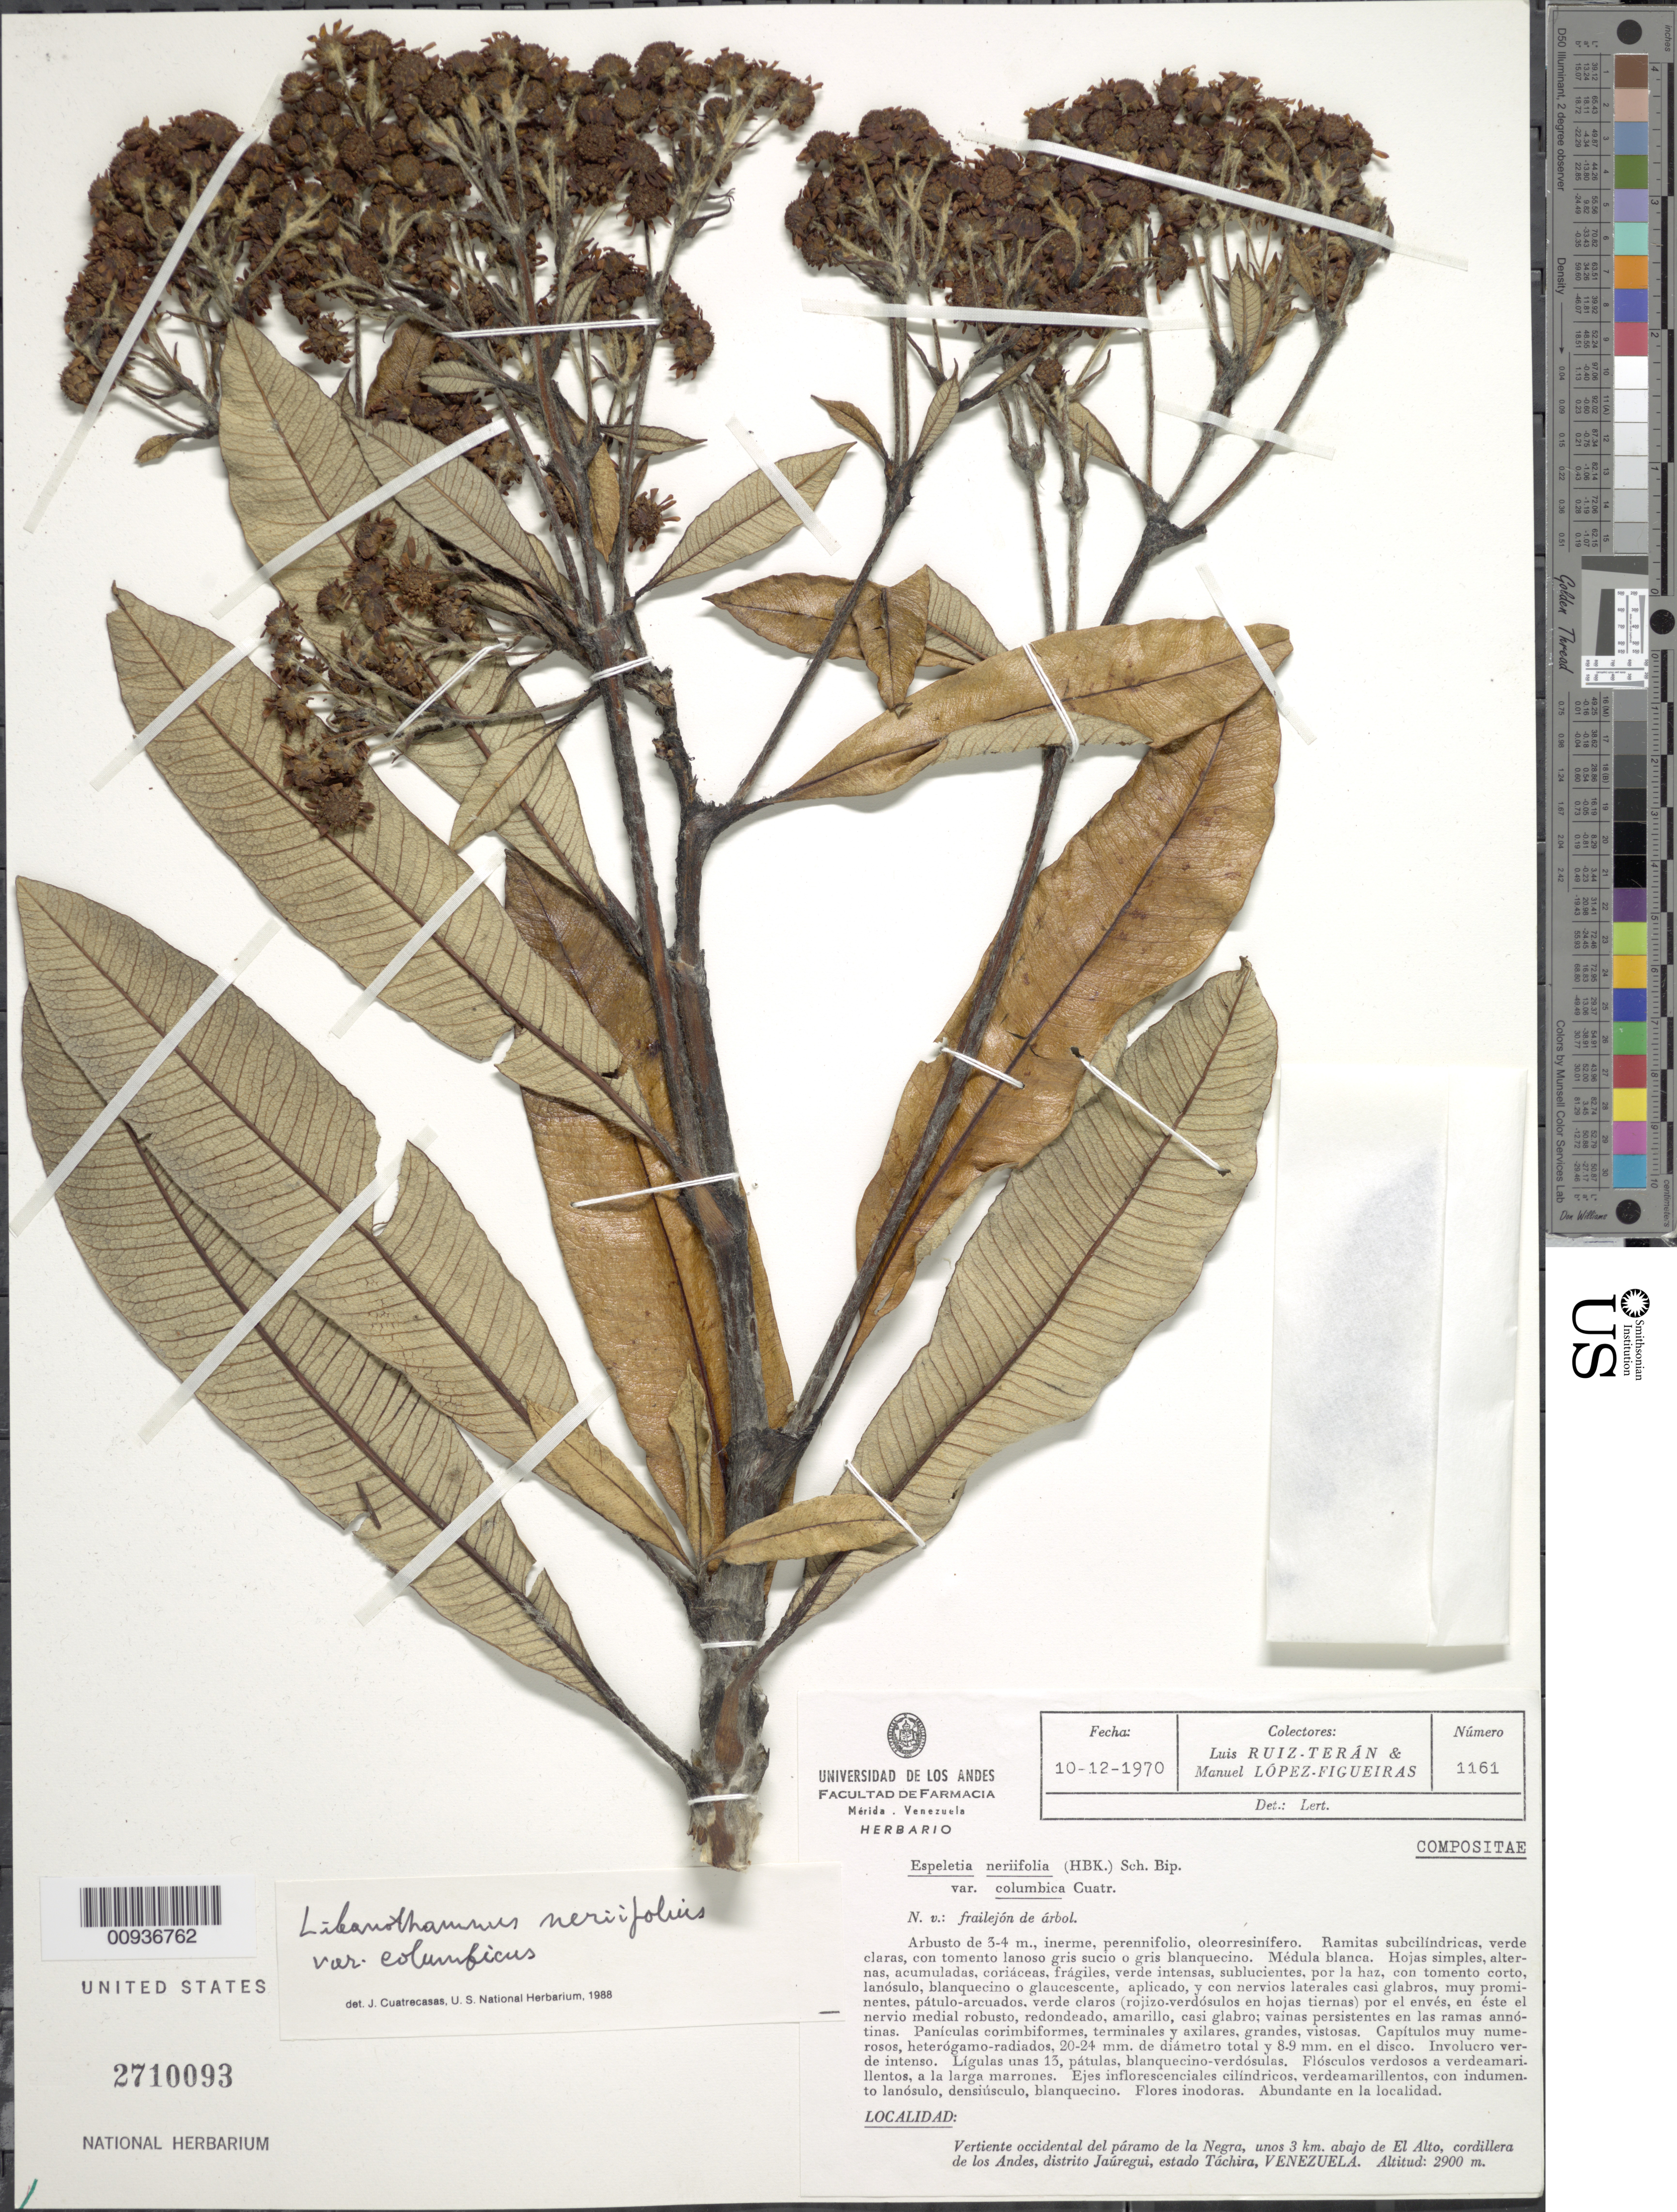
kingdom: Plantae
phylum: Tracheophyta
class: Magnoliopsida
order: Asterales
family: Asteraceae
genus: Libanothamnus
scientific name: Libanothamnus neriifolius var. columbicus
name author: (Cuatrec.) Cuatrec.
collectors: L. Teran & M. López Figueiras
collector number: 1161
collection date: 1970-12-10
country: Venezuela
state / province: Tachira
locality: Vertiente occidental del paramo de la Negra, unos 3 km abajo de El Alto, Cordillera de los Andes, Distrito Jauregui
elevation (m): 2900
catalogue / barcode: US 2710093